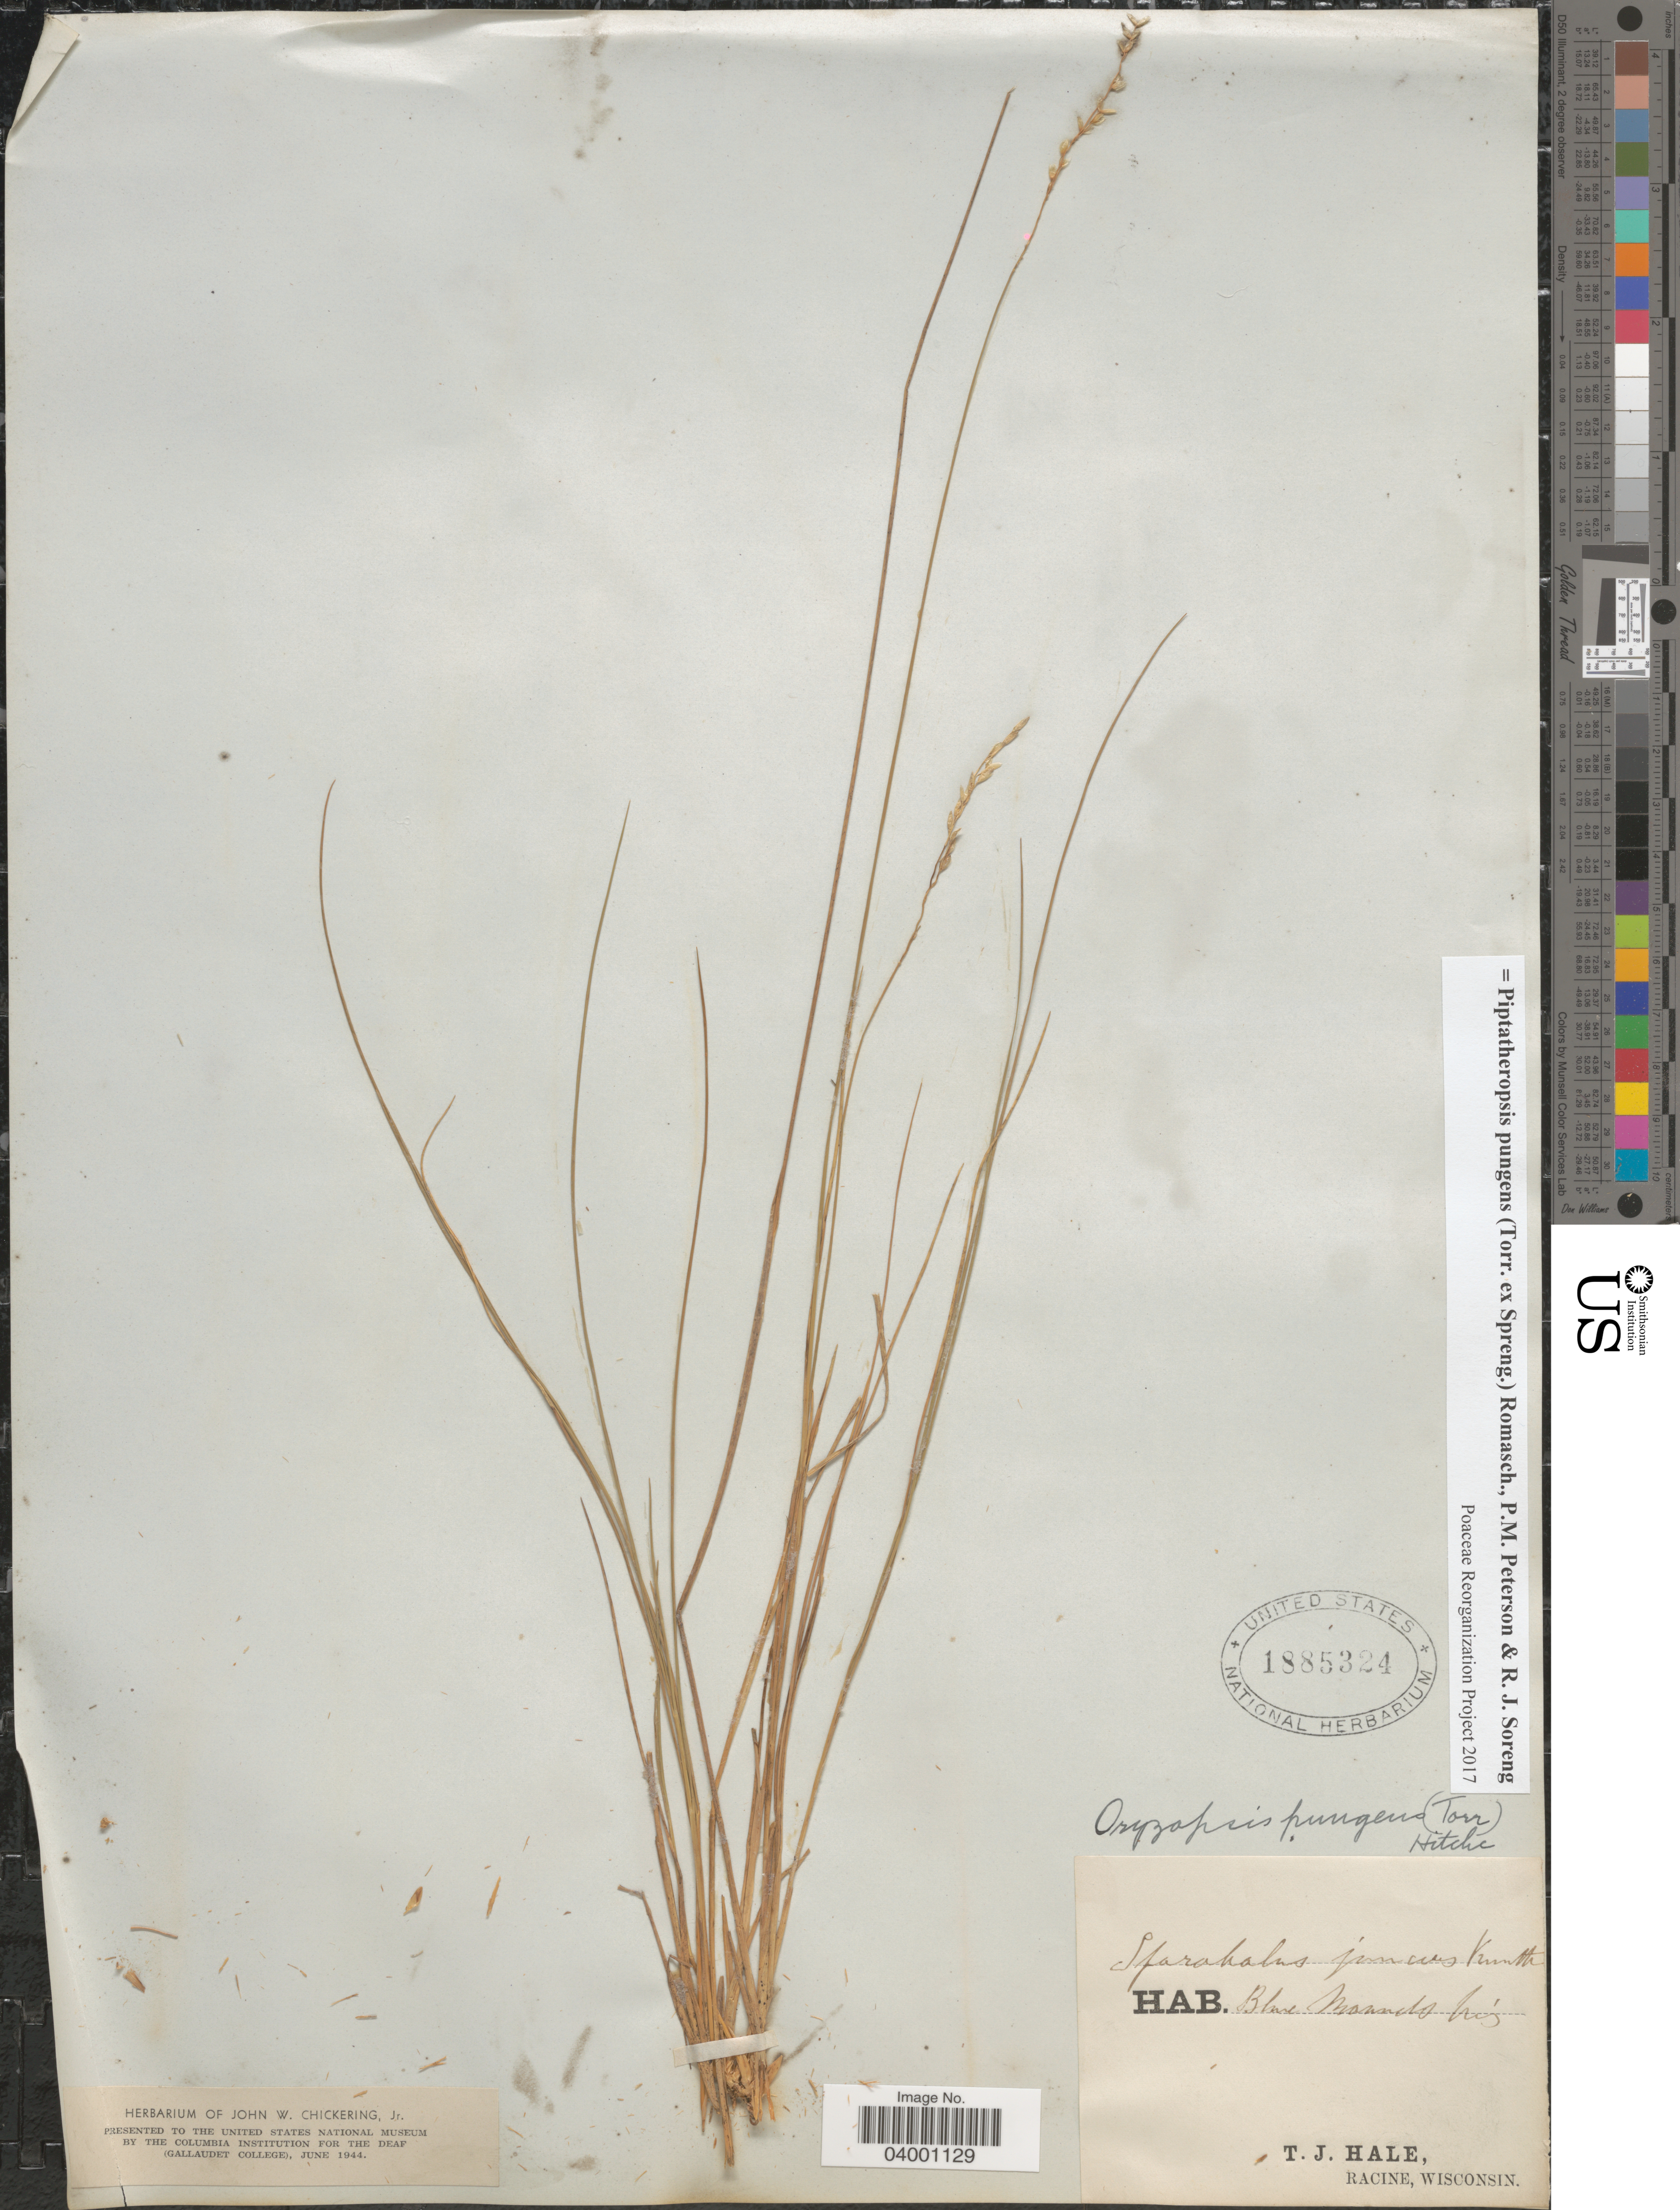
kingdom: Plantae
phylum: Tracheophyta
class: Liliopsida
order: Poales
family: Poaceae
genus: Piptatheropsis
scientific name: Piptatheropsis pungens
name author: (Torr. ex Spreng.) Romasch. et al.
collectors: T. Hale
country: United States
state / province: Wisconsin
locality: Blue Mounds.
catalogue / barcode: US 1885324